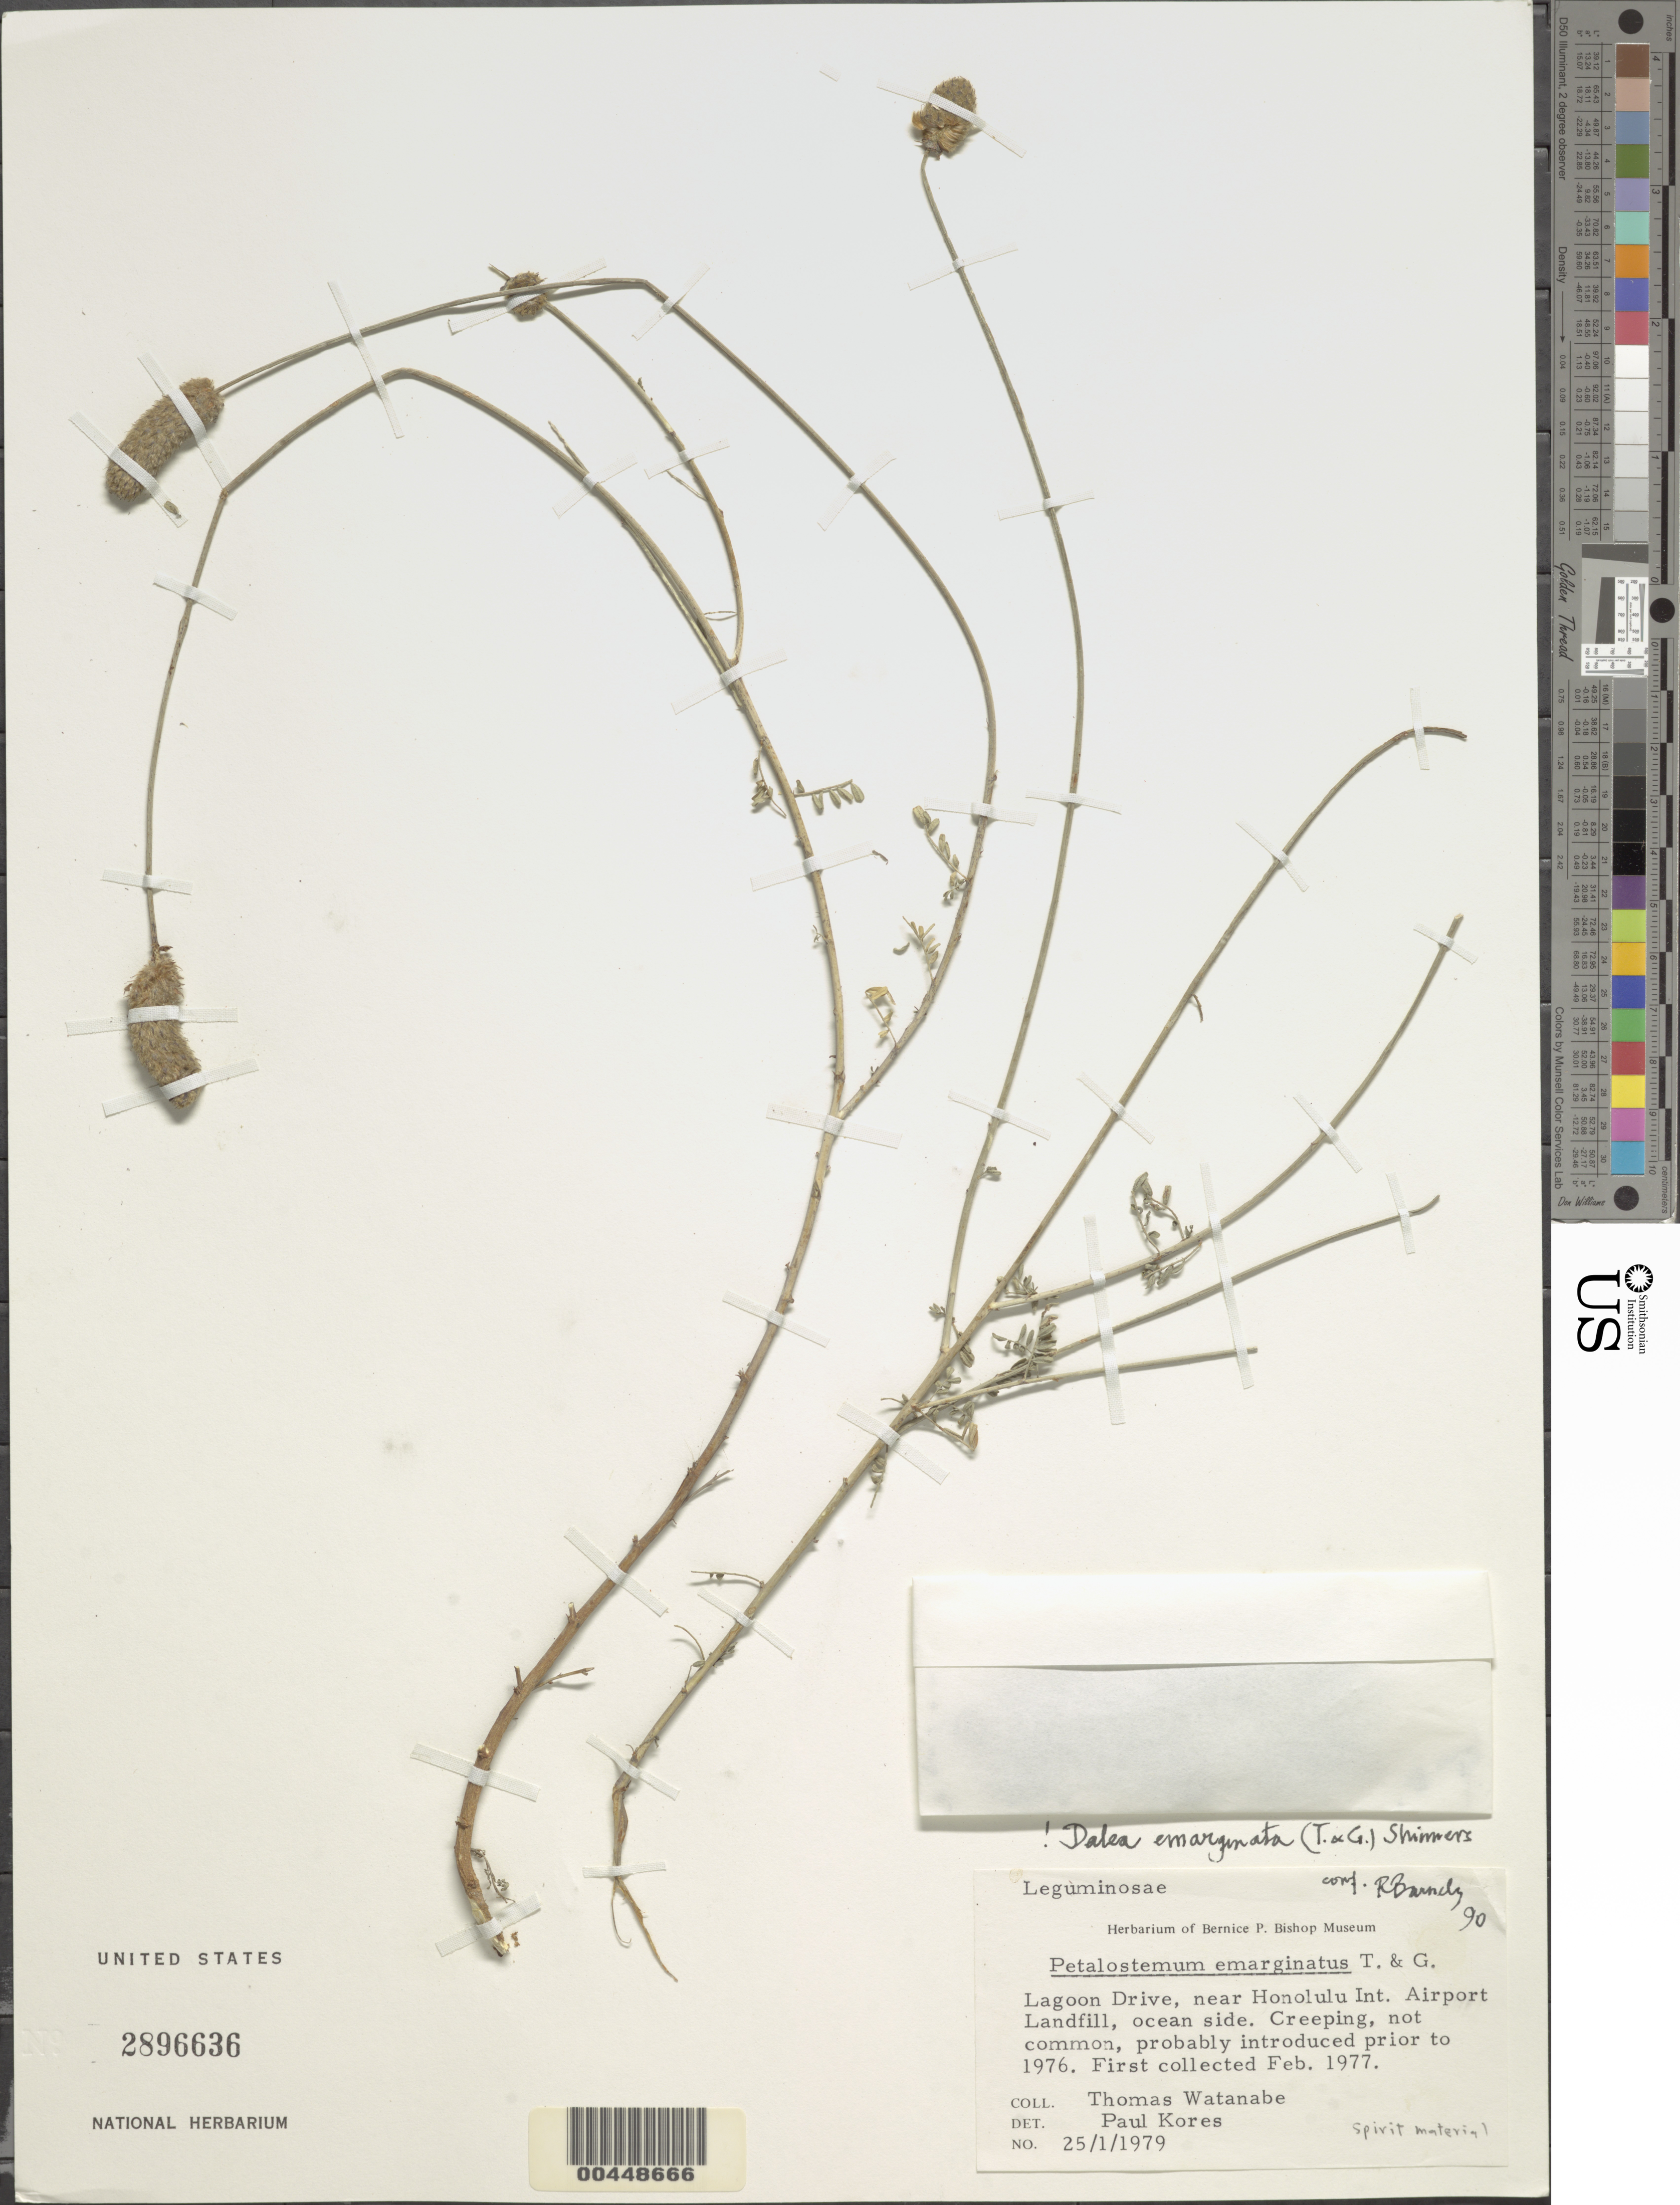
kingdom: Plantae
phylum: Tracheophyta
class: Magnoliopsida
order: Fabales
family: Fabaceae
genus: Dalea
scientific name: Dalea emarginata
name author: (Torr. & A. Gray) Shinners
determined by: Barnely, R.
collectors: T. Watanabe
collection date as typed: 25 Jan 1979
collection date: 1979-01-25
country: United States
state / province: Hawaii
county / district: Honolulu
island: Oahu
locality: Lagoon Dr, near Honolulu Int. Airport Landfill, ocean side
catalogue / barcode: US 2896636